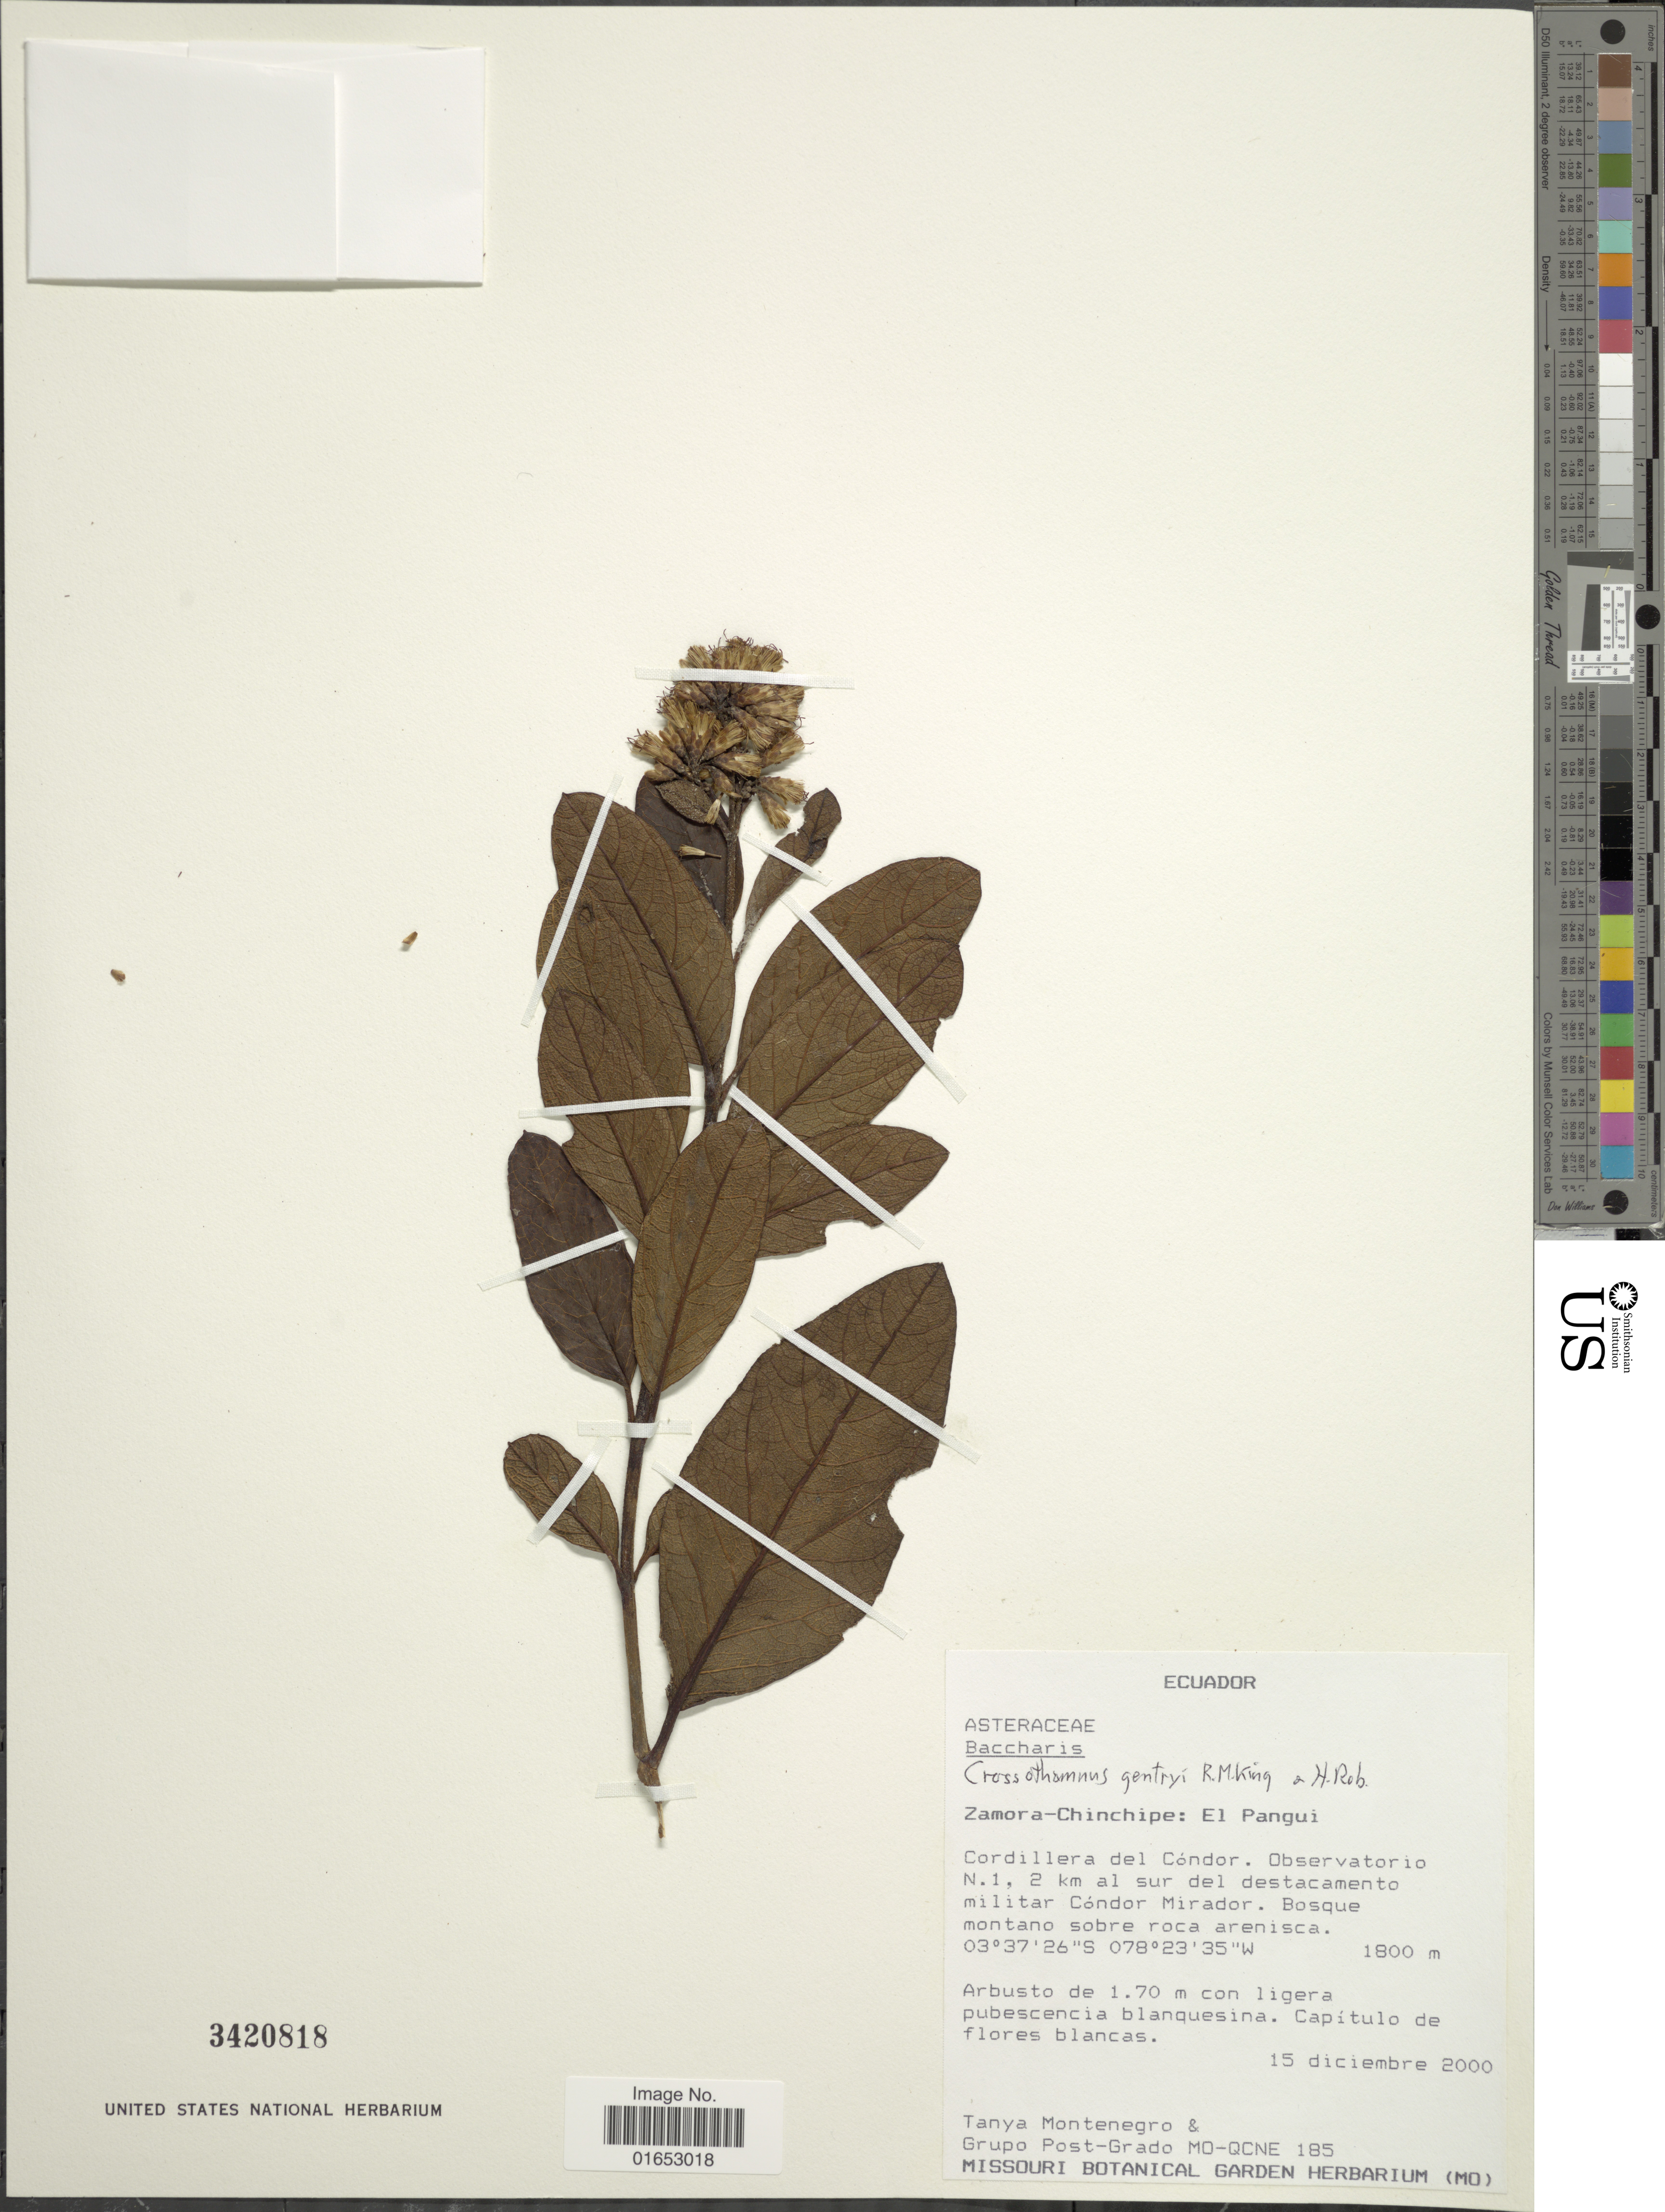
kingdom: Plantae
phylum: Tracheophyta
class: Magnoliopsida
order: Asterales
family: Asteraceae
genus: Crossothamnus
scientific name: Crossothamnus gentryi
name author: R.M. King & H. Rob.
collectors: T. Montenegro & Grupo Post-Grado MO-QCNE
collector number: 185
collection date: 2000-12-15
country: Ecuador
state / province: Zamora-Chinchipe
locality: Cordillera del Cóndor. Observatorio N.1, 2 km al sur del destacamento militar Cóndor Mirador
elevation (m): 1800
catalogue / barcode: US 3420818